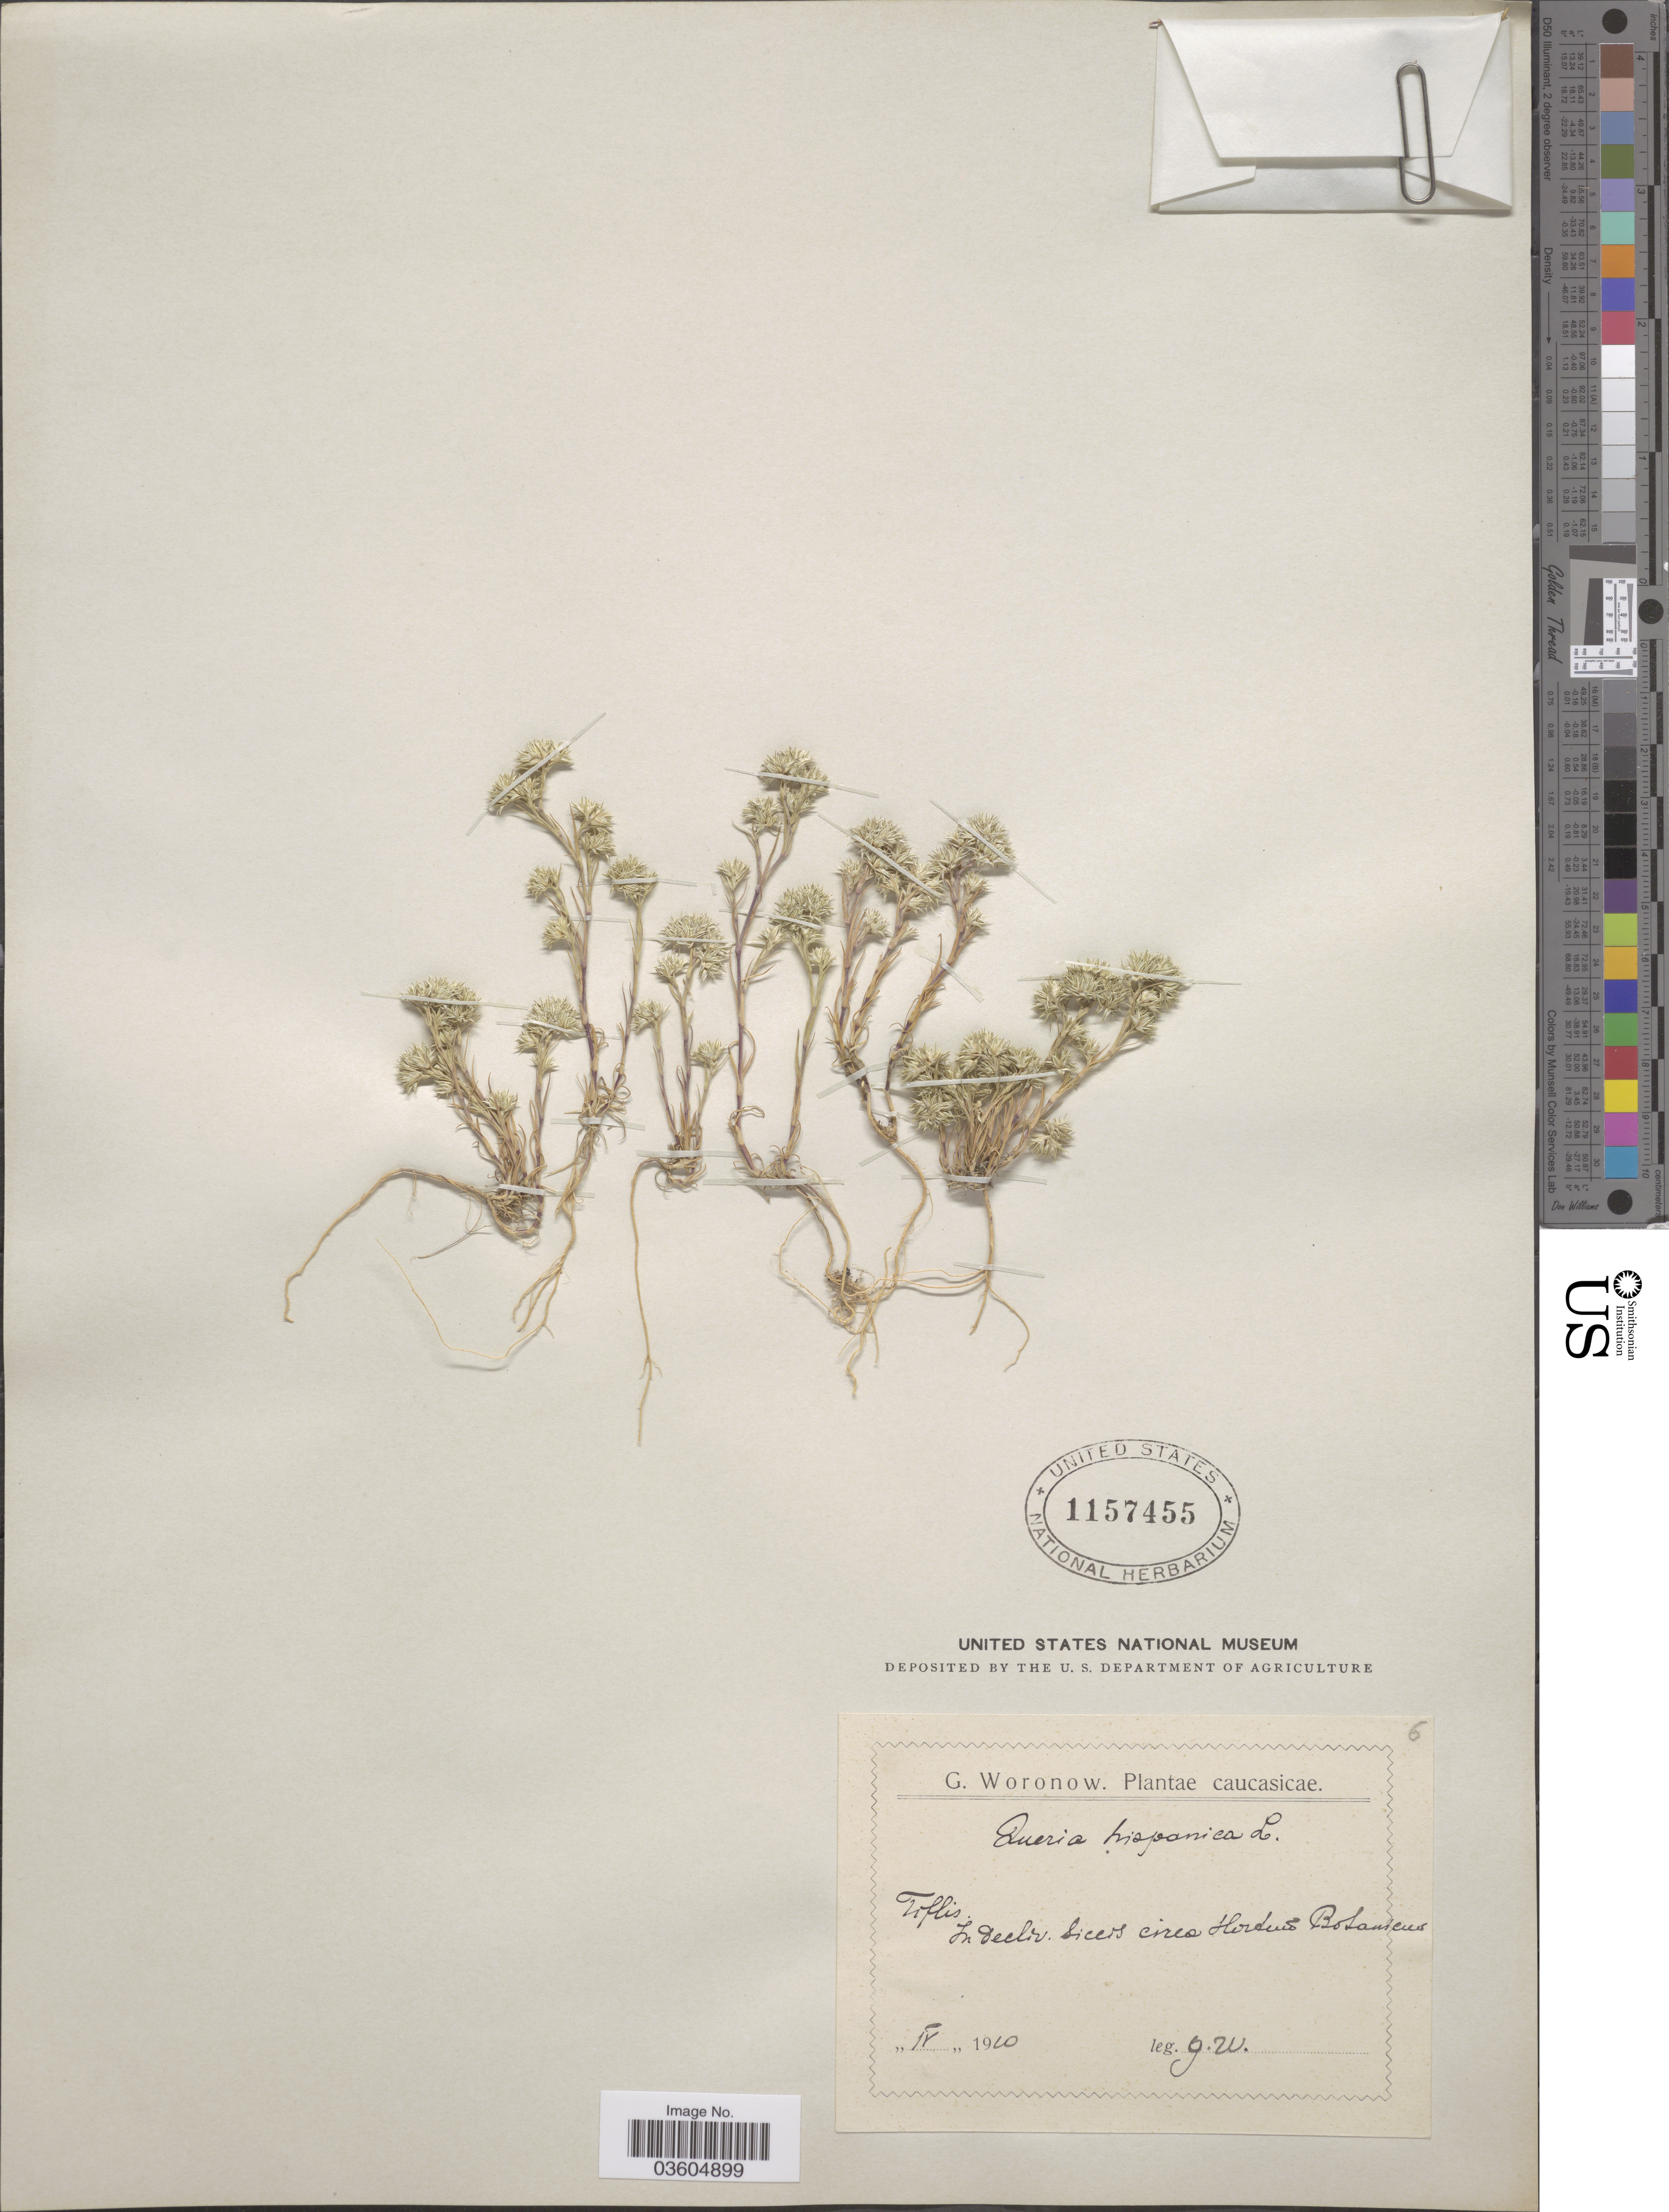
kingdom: Plantae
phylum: Tracheophyta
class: Magnoliopsida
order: Caryophyllales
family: Caryophyllaceae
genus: Minuartia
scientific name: Minuartia hamata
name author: (Hausskn. & Bornm.) Mattf.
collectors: G. Woronow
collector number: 6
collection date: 1920-04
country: Georgia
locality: Caucasicae. Tiflis. In decliv. Siceds [interpreted] circa Hortus Botanicus.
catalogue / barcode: US 1157455